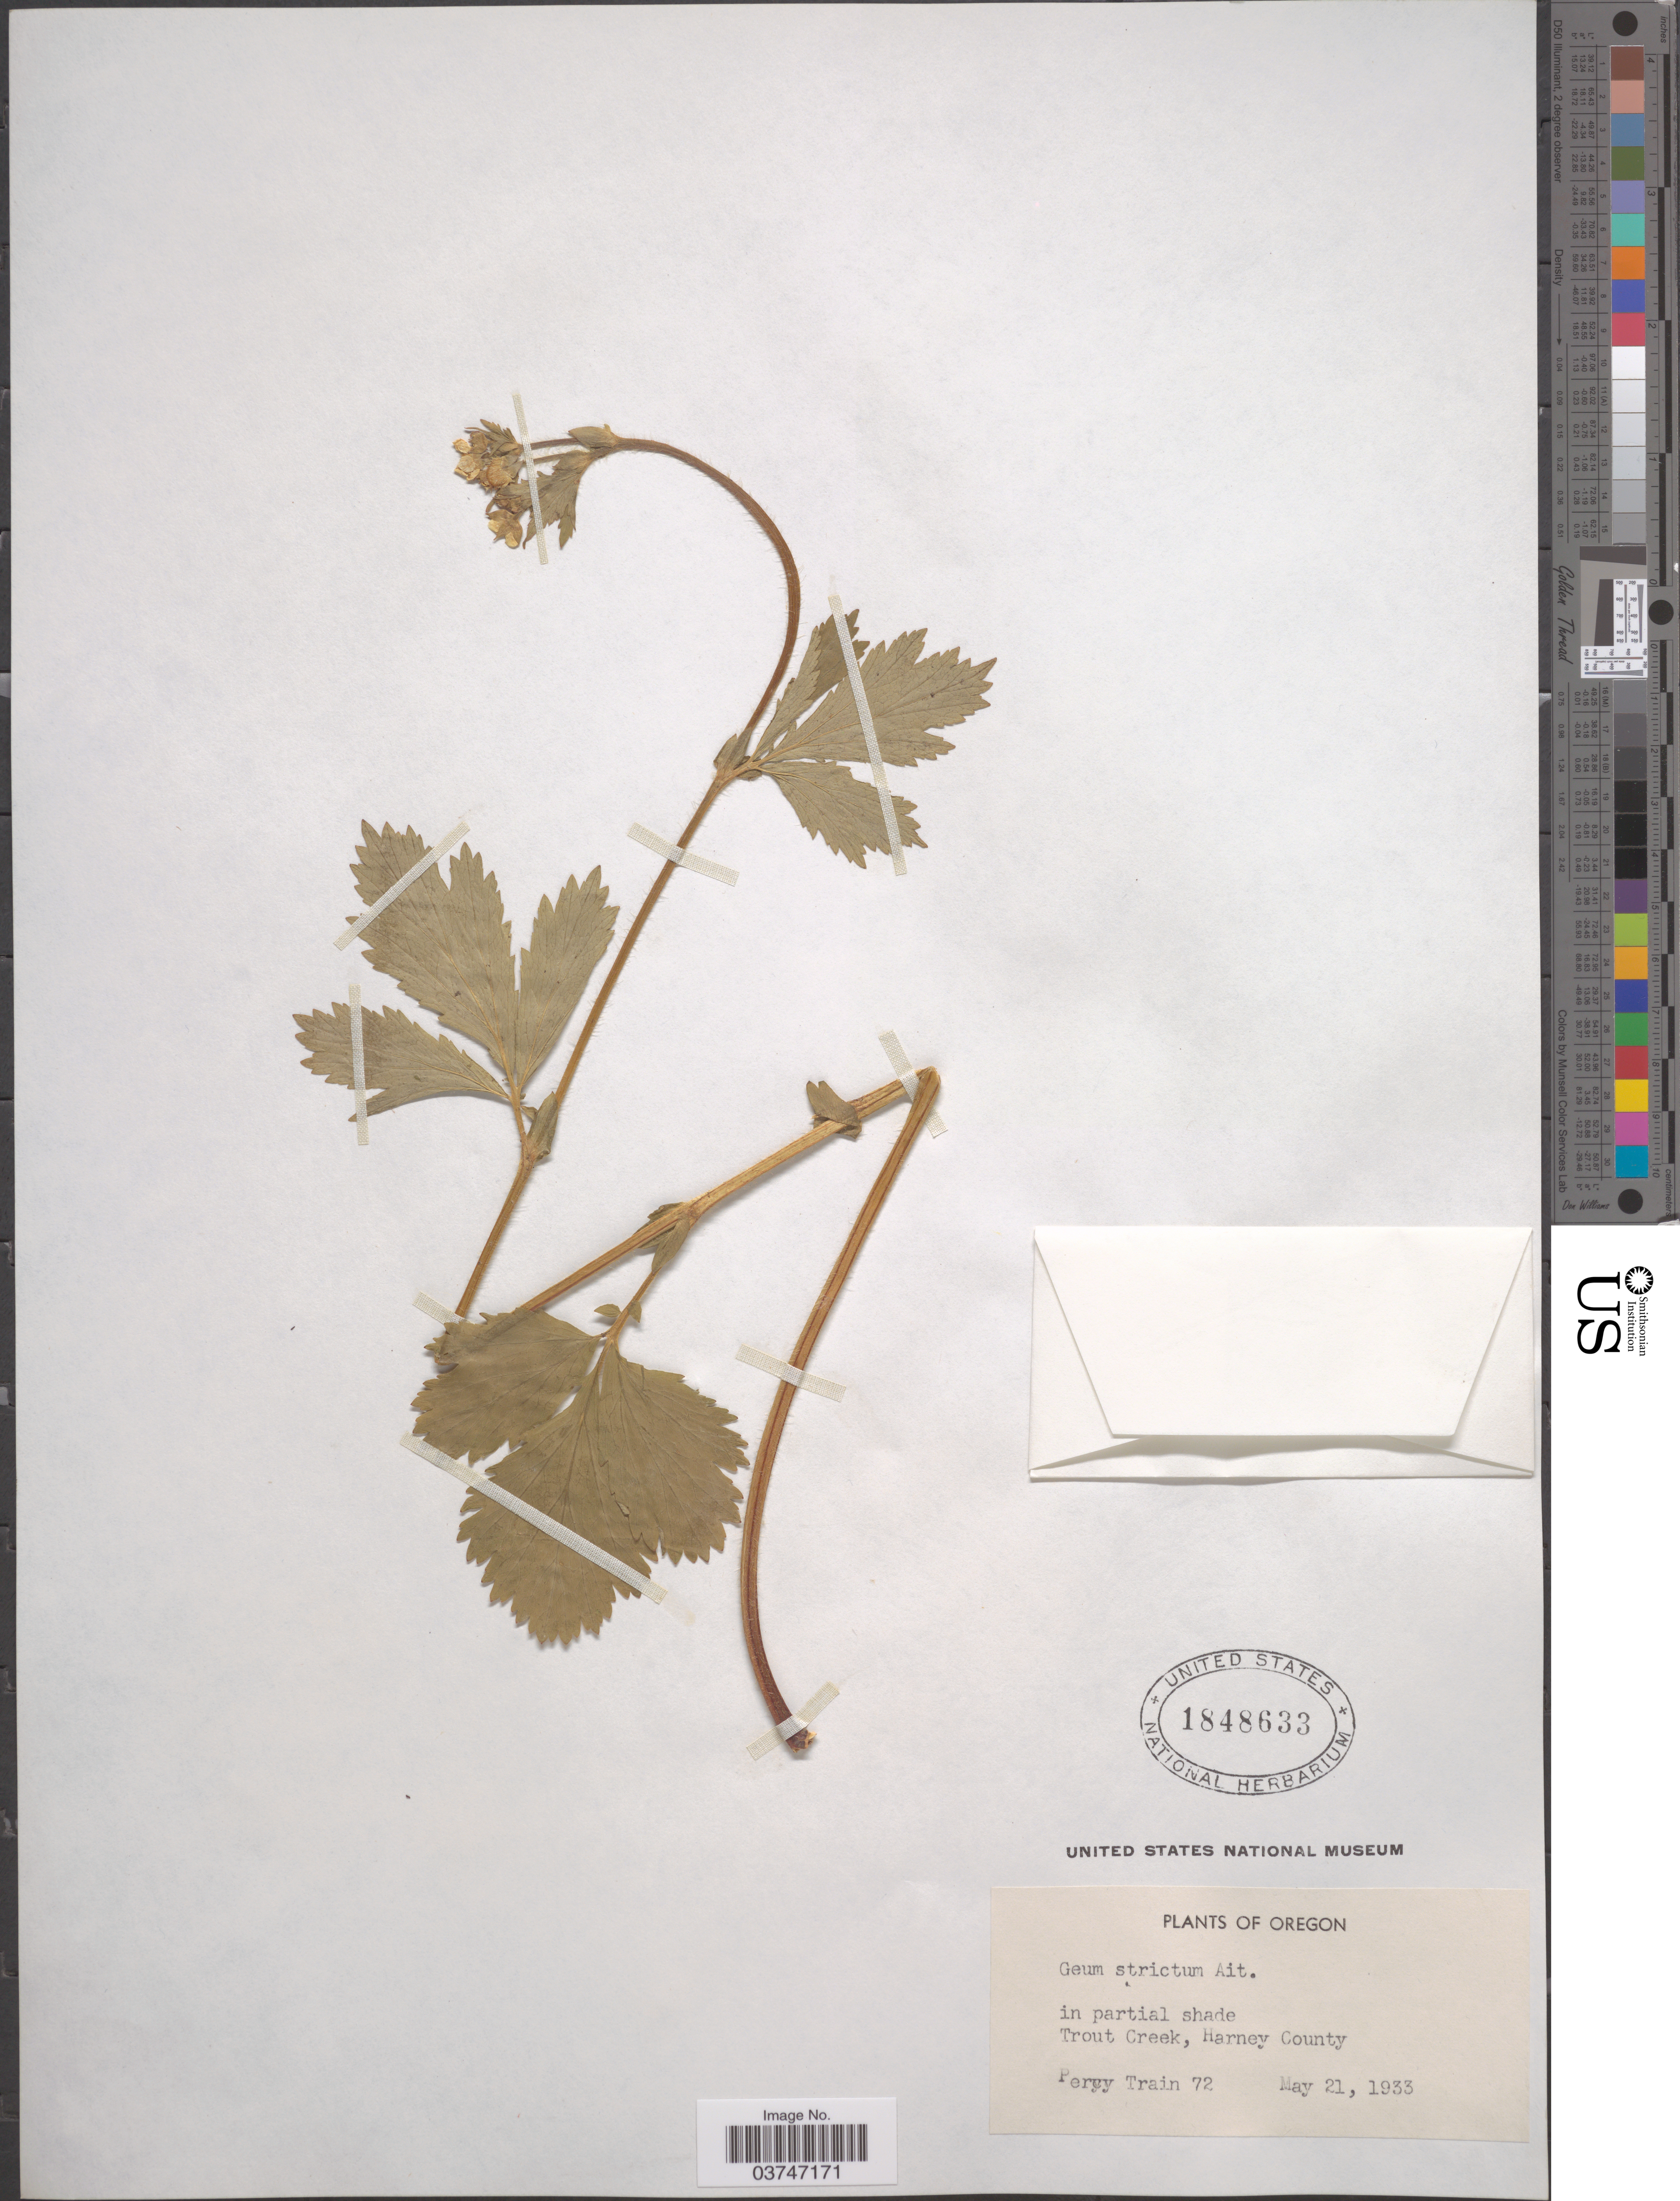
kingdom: Plantae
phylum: Tracheophyta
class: Magnoliopsida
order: Rosales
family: Rosaceae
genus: Geum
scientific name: Geum aleppicum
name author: Jacq.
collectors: P. Train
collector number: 72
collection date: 1933-05-21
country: United States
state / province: Oregon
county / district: Harney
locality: Trout Creek, Harney County.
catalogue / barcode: US 1848633